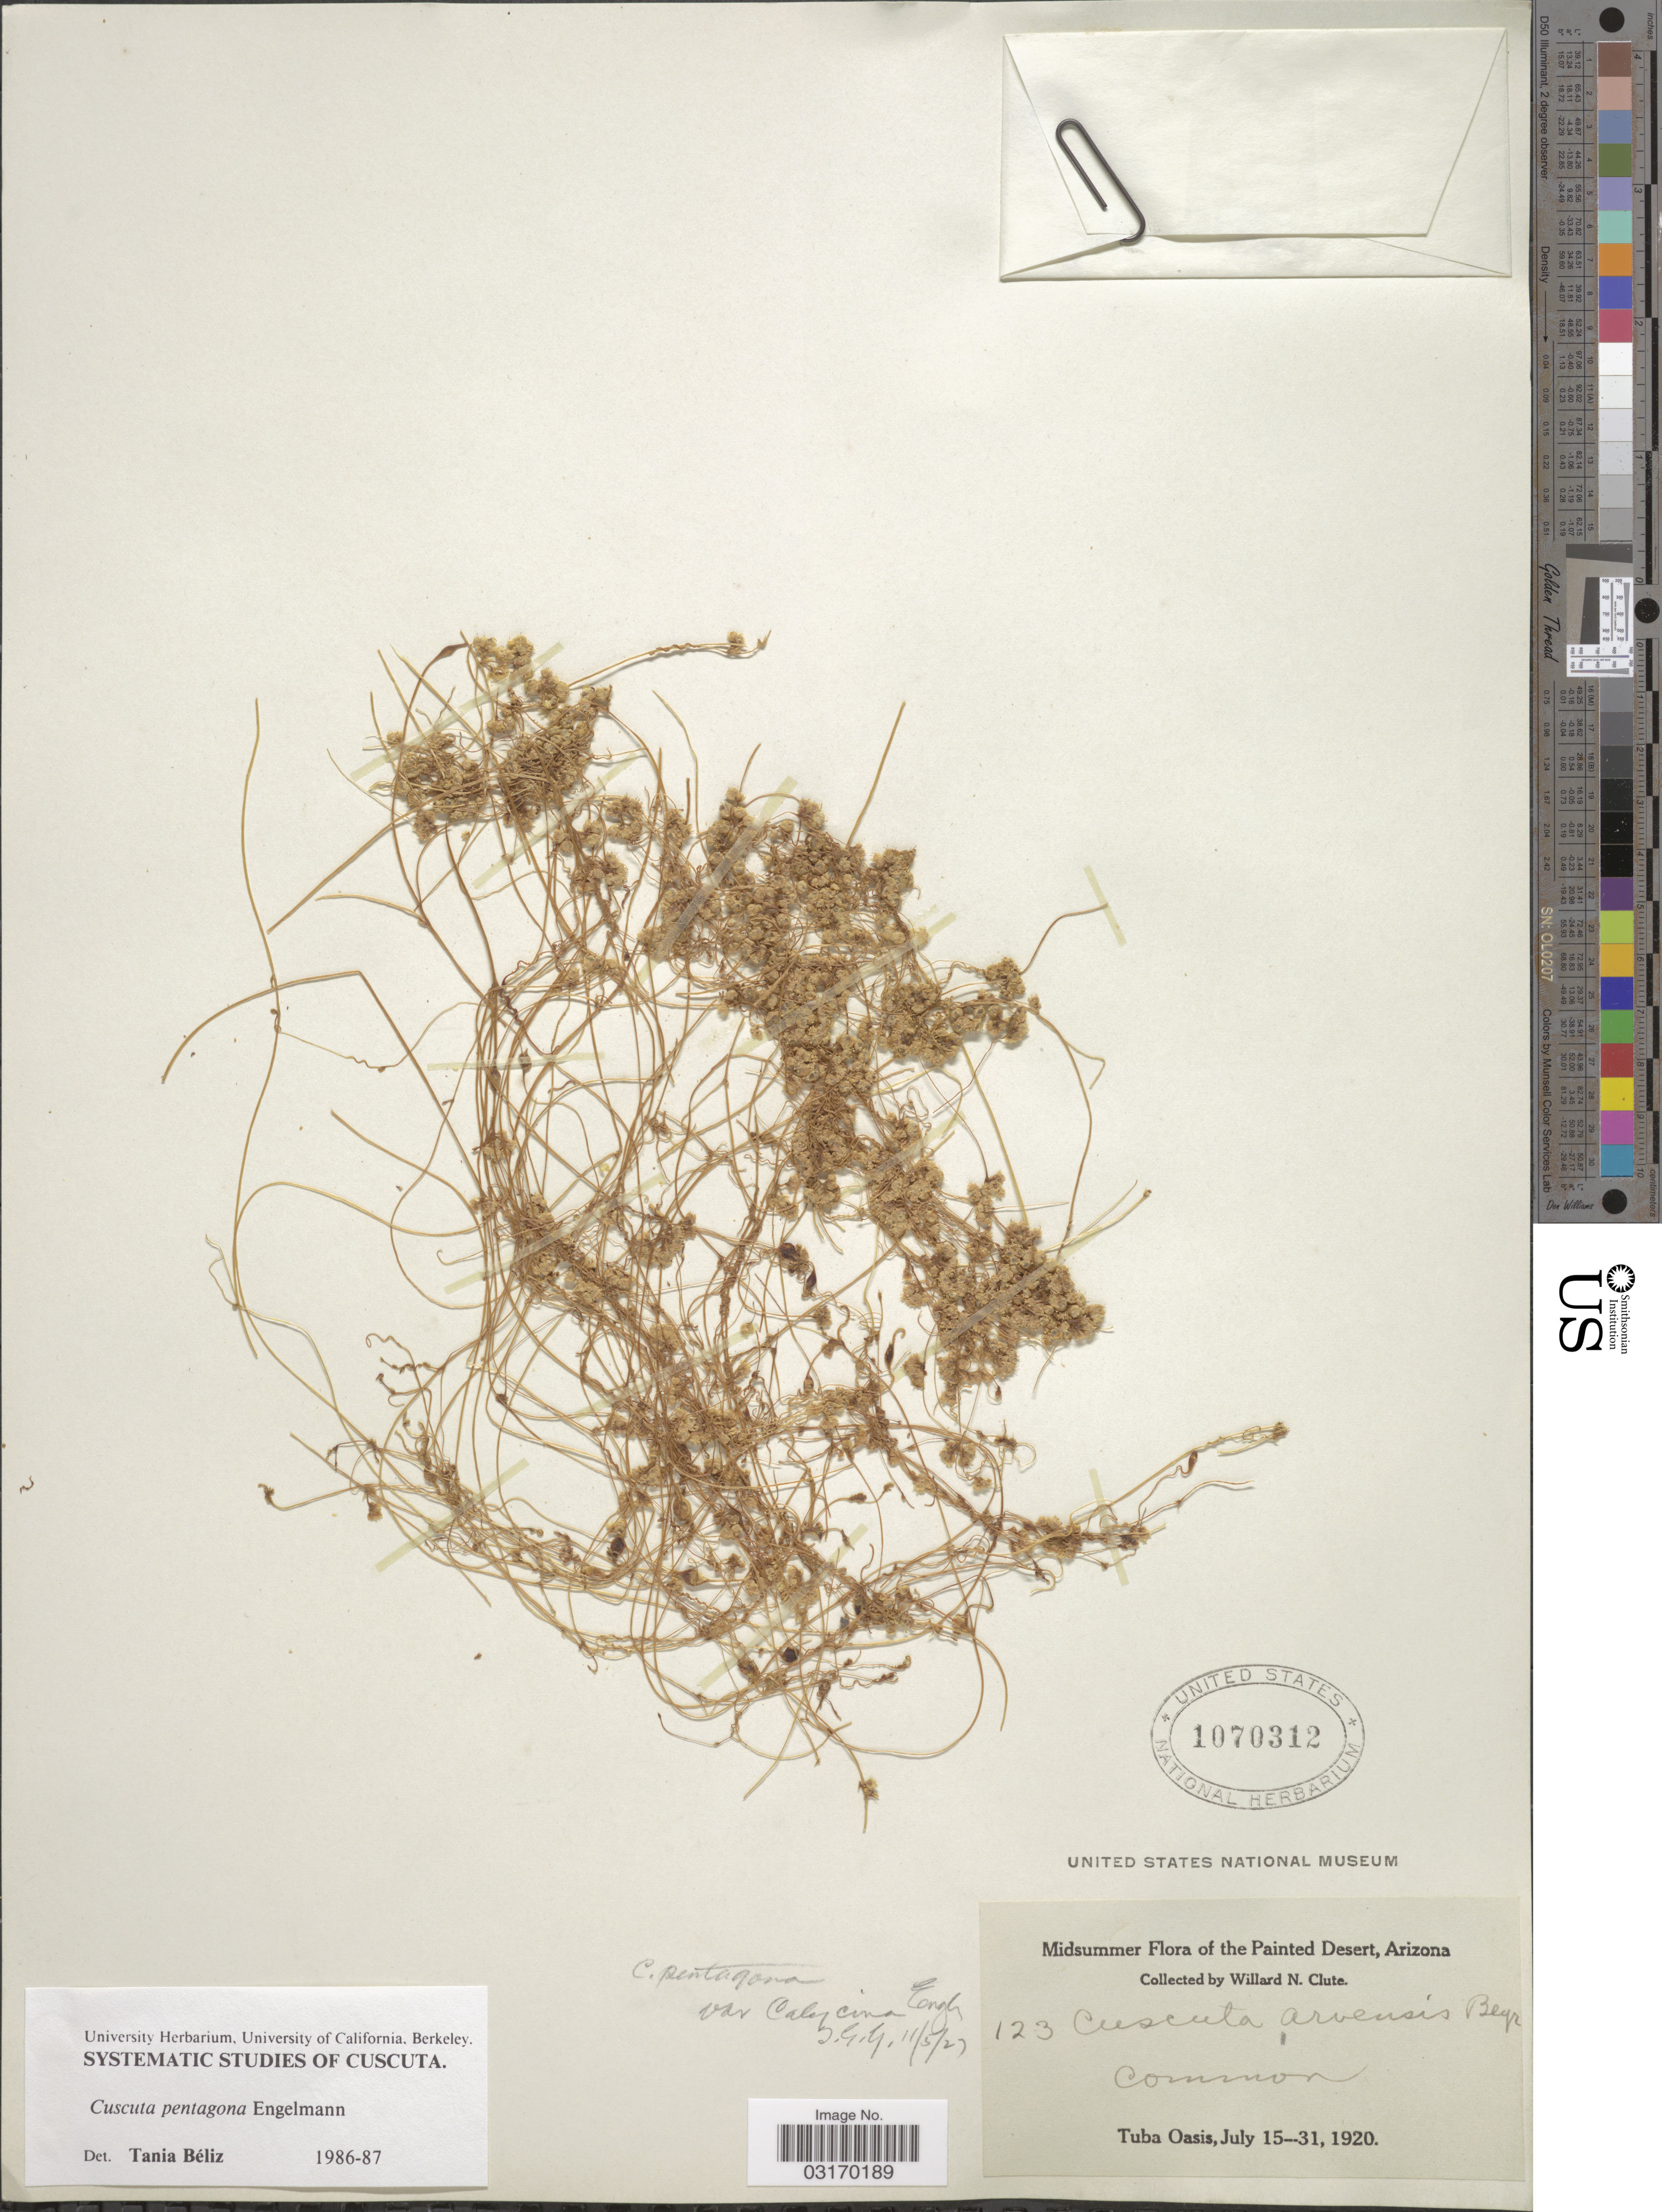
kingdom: Plantae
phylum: Tracheophyta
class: Magnoliopsida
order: Solanales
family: Convolvulaceae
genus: Cuscuta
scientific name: Cuscuta pentagona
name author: Engelm.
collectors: W. N. Clute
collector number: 123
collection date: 1920-07-15/1920-07-31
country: United States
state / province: Arizona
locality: Midsummer of the Painted Desert. Tuba Oasis.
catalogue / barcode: US 1070312